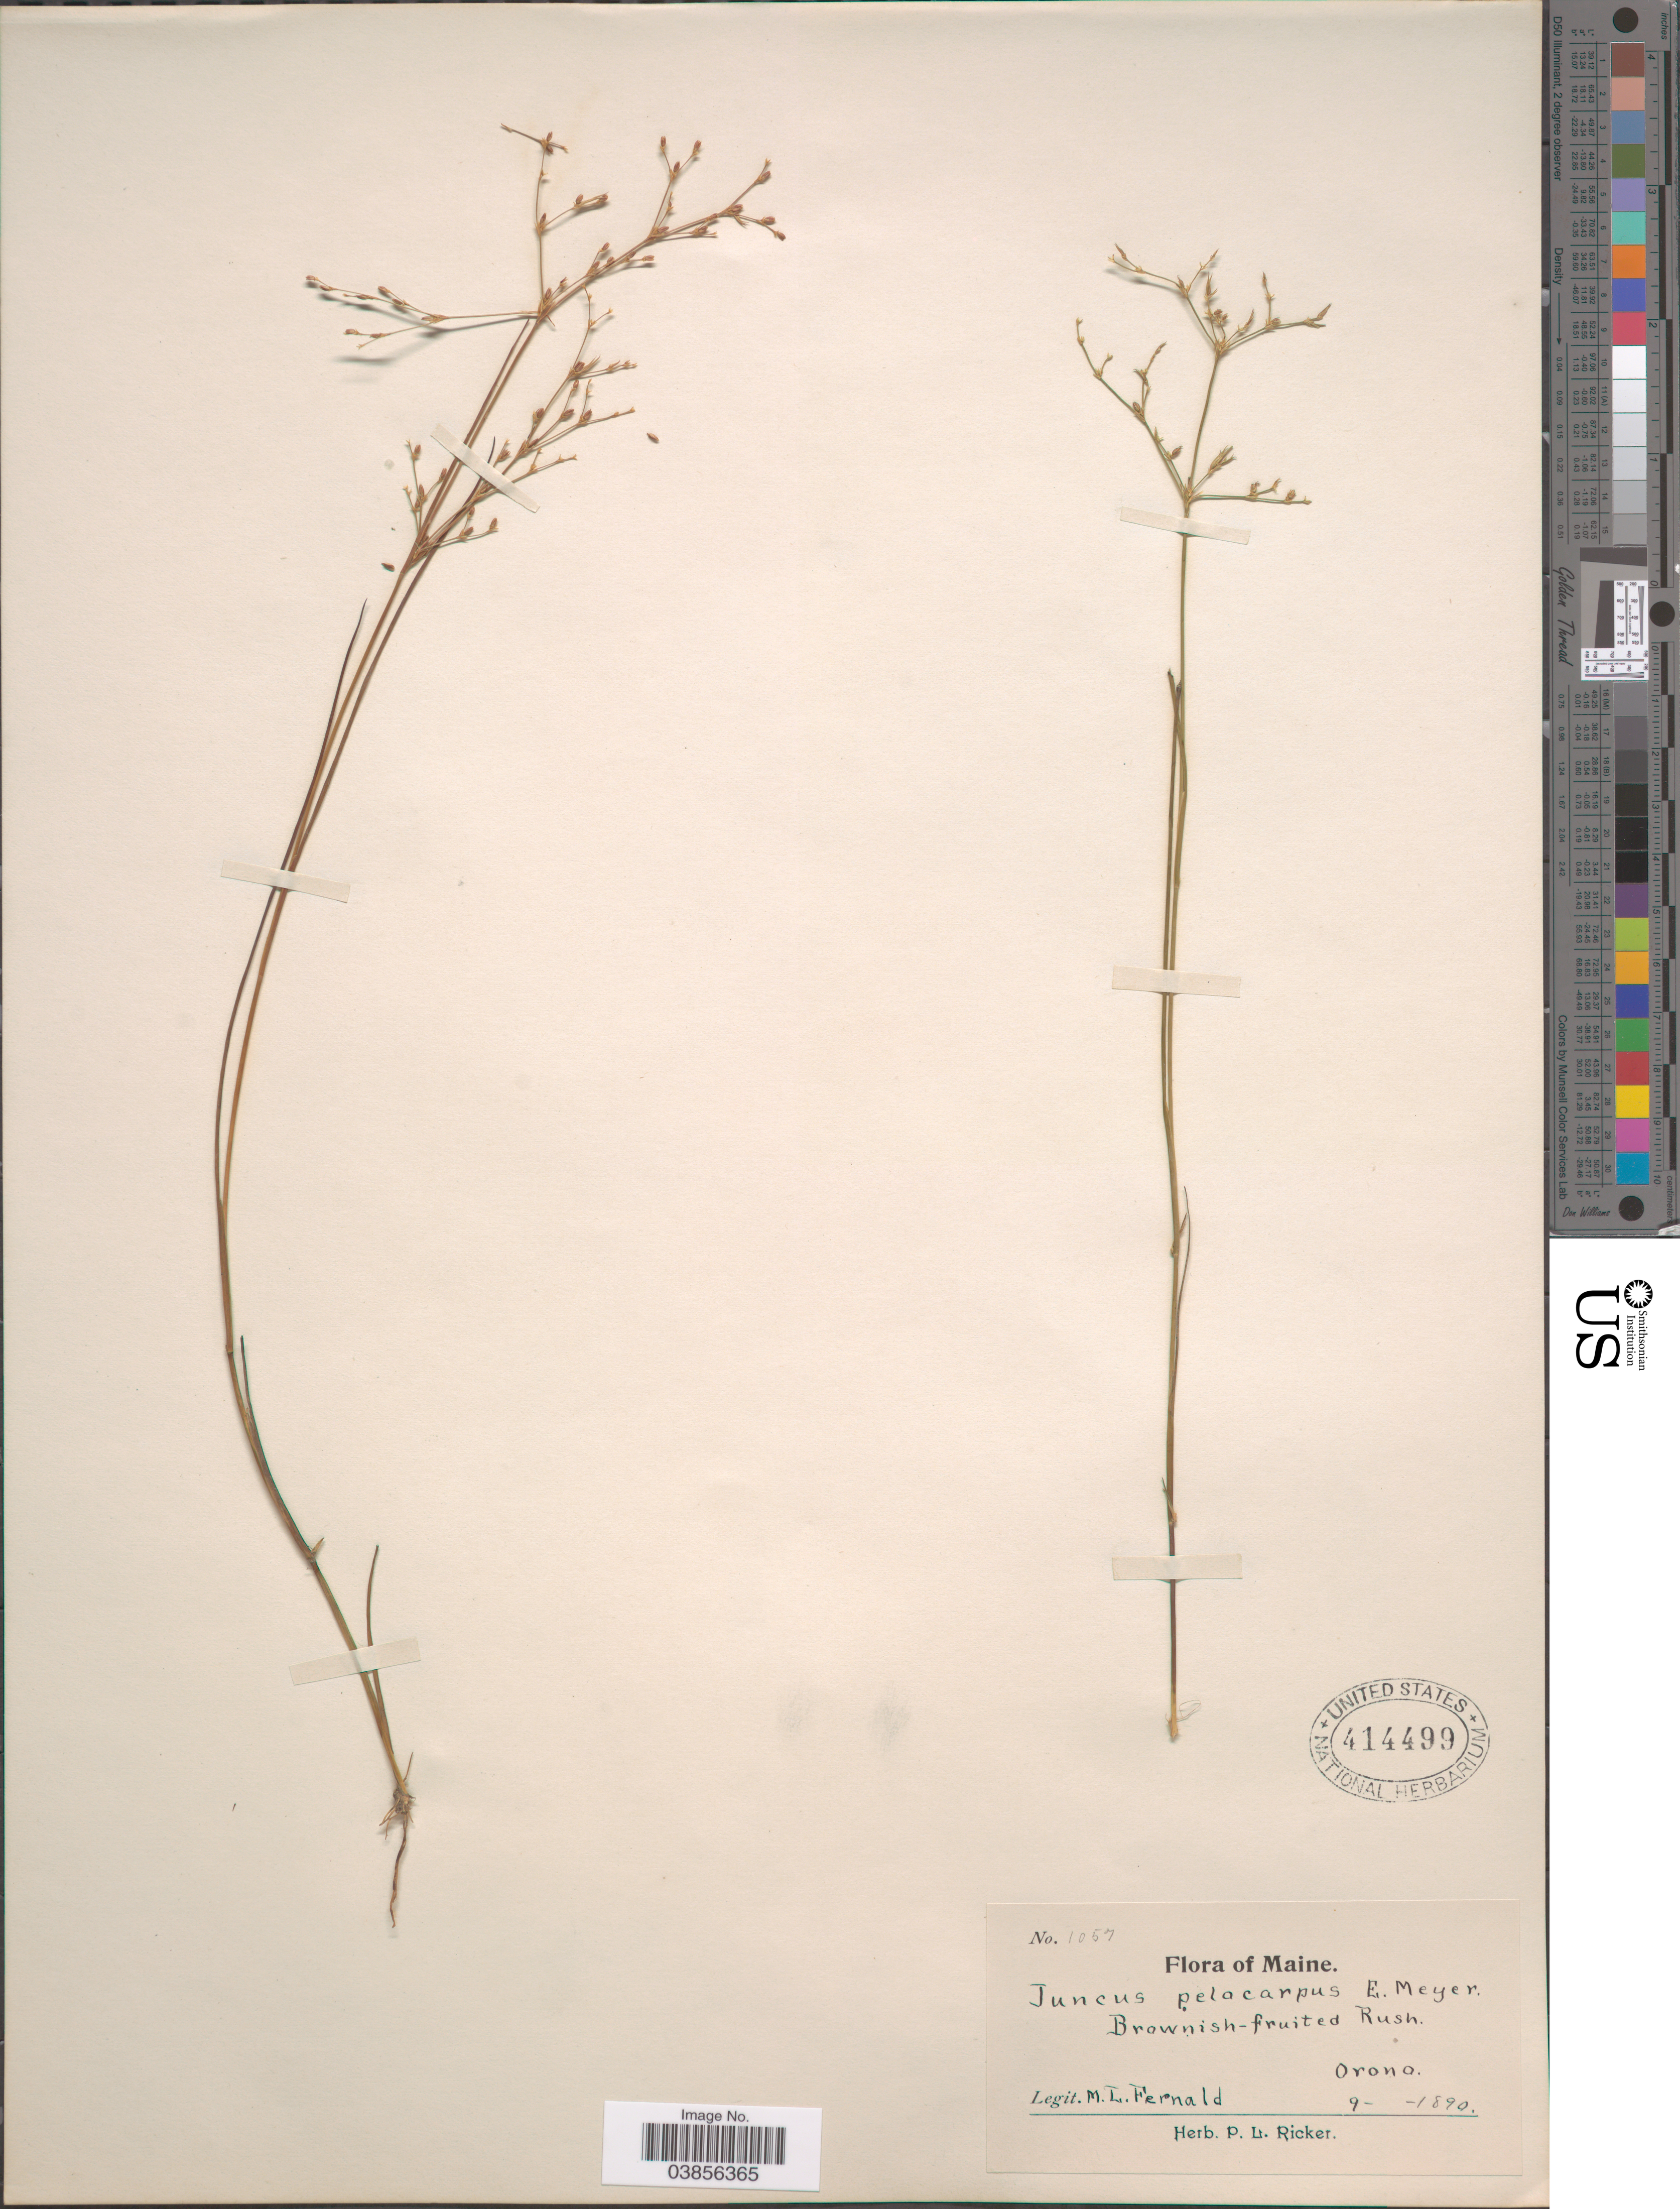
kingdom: Plantae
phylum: Tracheophyta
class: Liliopsida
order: Poales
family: Juncaceae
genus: Juncus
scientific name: Juncus pelocarpus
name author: E. Mey.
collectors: M. L. Fernald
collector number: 1057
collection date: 1890-09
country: United States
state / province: Maine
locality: Orono.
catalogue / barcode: US 414499